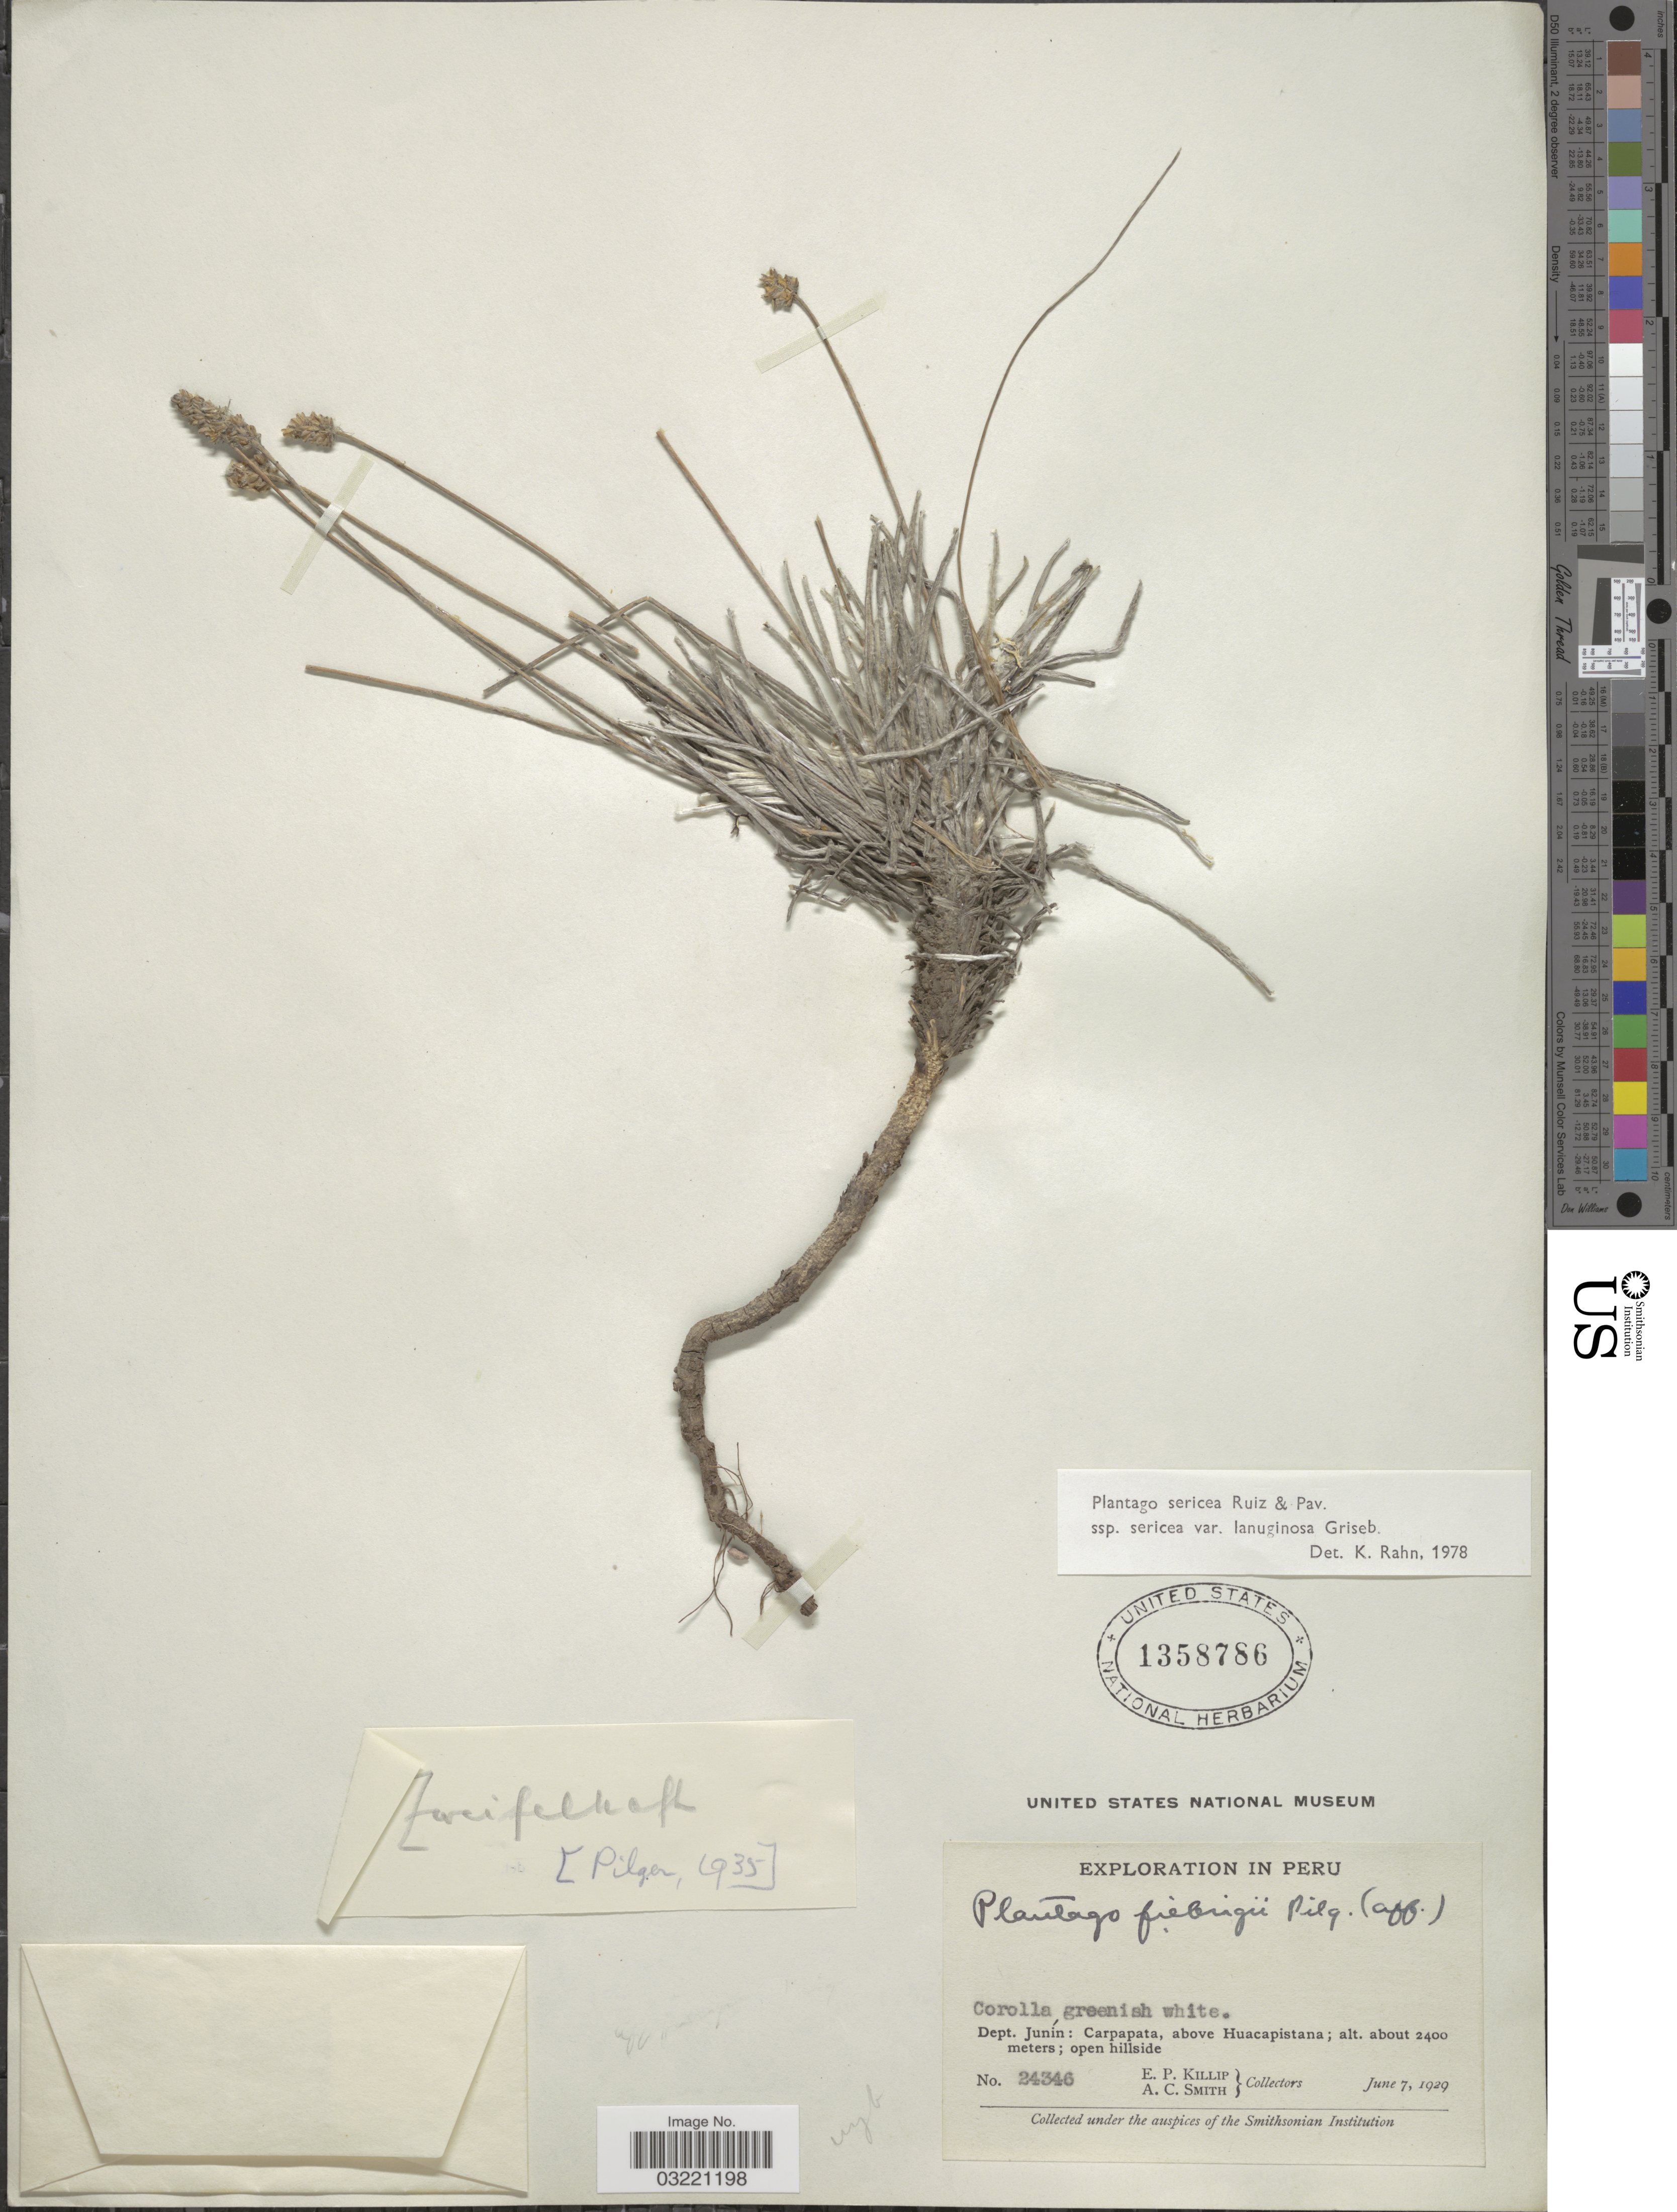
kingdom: Plantae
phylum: Tracheophyta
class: Magnoliopsida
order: Lamiales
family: Plantaginaceae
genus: Plantago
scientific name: Plantago sericea var. lanuginosa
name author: Griseb.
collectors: E. P. Killip & A. C. Smith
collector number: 24346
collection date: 1929-06-07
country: Peru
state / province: Junín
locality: Dept. Junín: Carpapata, above Huancapistana.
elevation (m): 2400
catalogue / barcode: US 1358786